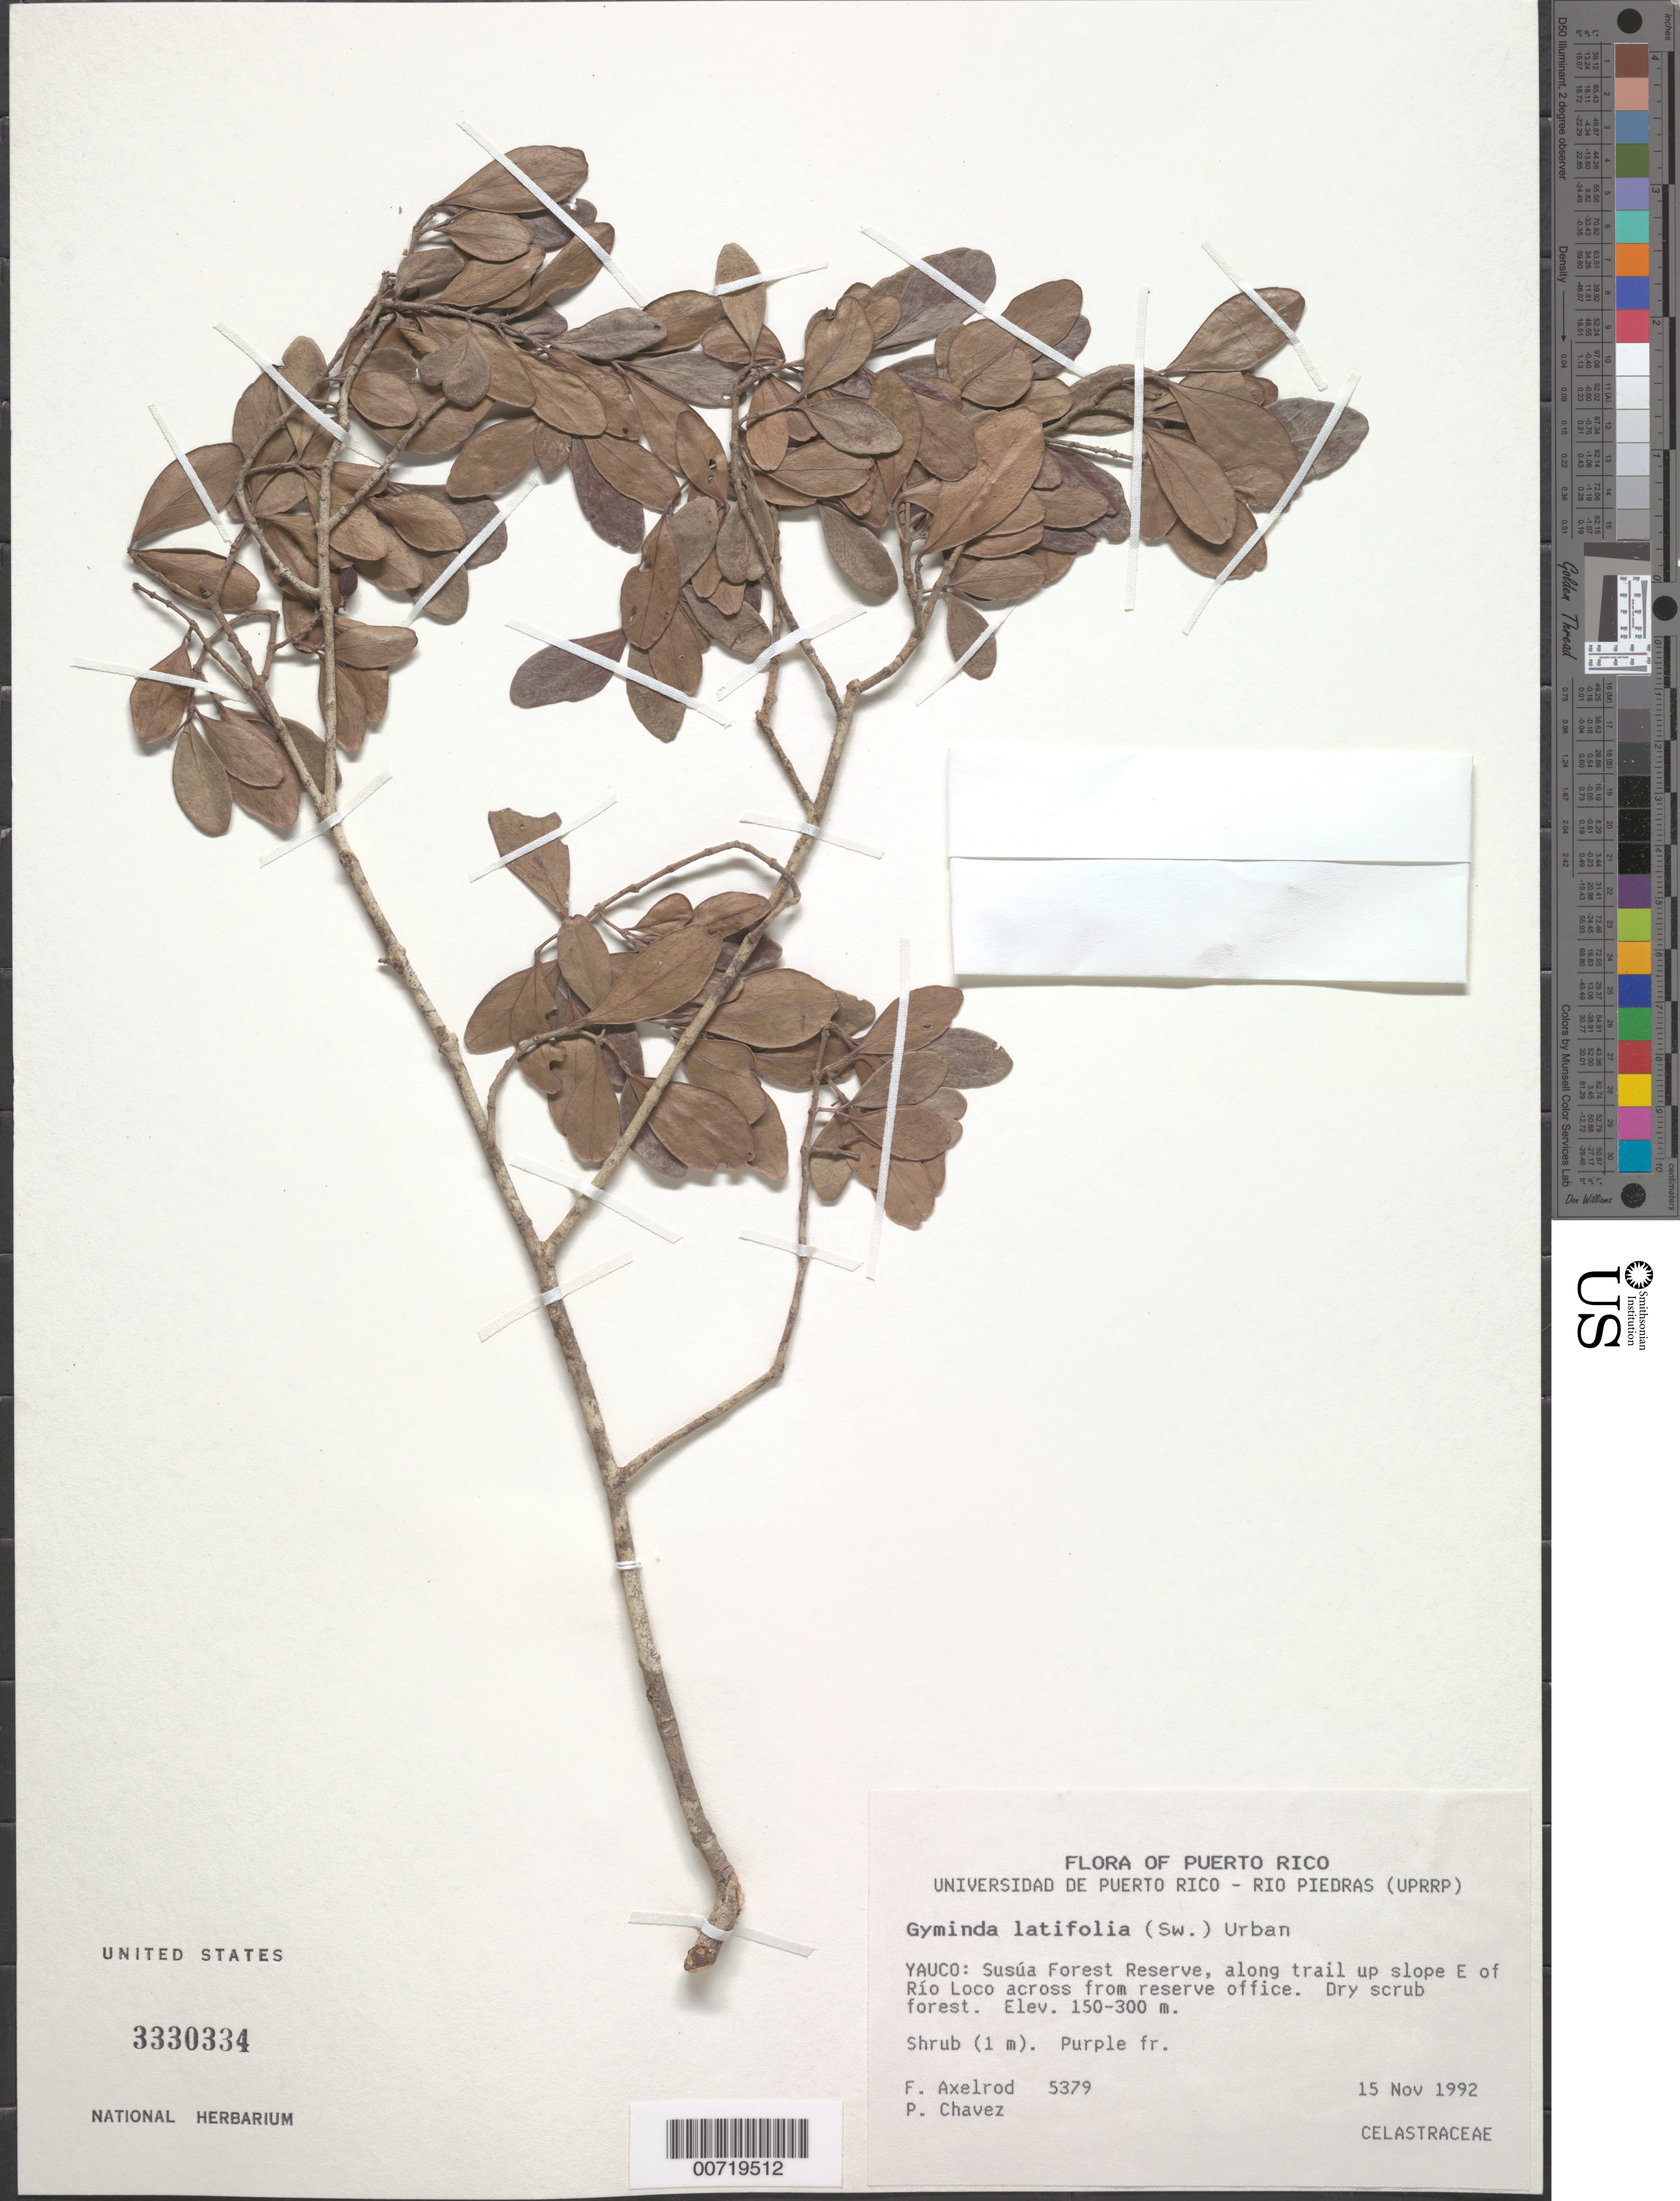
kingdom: Plantae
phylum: Tracheophyta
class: Magnoliopsida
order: Celastrales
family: Celastraceae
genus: Gyminda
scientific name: Gyminda latifolia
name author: (Sw.) Urb.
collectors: F. S. Axelrod & P. Chavez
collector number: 5379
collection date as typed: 15 Nov 1992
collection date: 1992-11-15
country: Puerto Rico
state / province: Yauco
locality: Yauco: Susúa Forest Reserve, along trail up slope E of Río Loco, across from reserve office.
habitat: Dry scrub forest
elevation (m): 150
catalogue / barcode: US 3330334